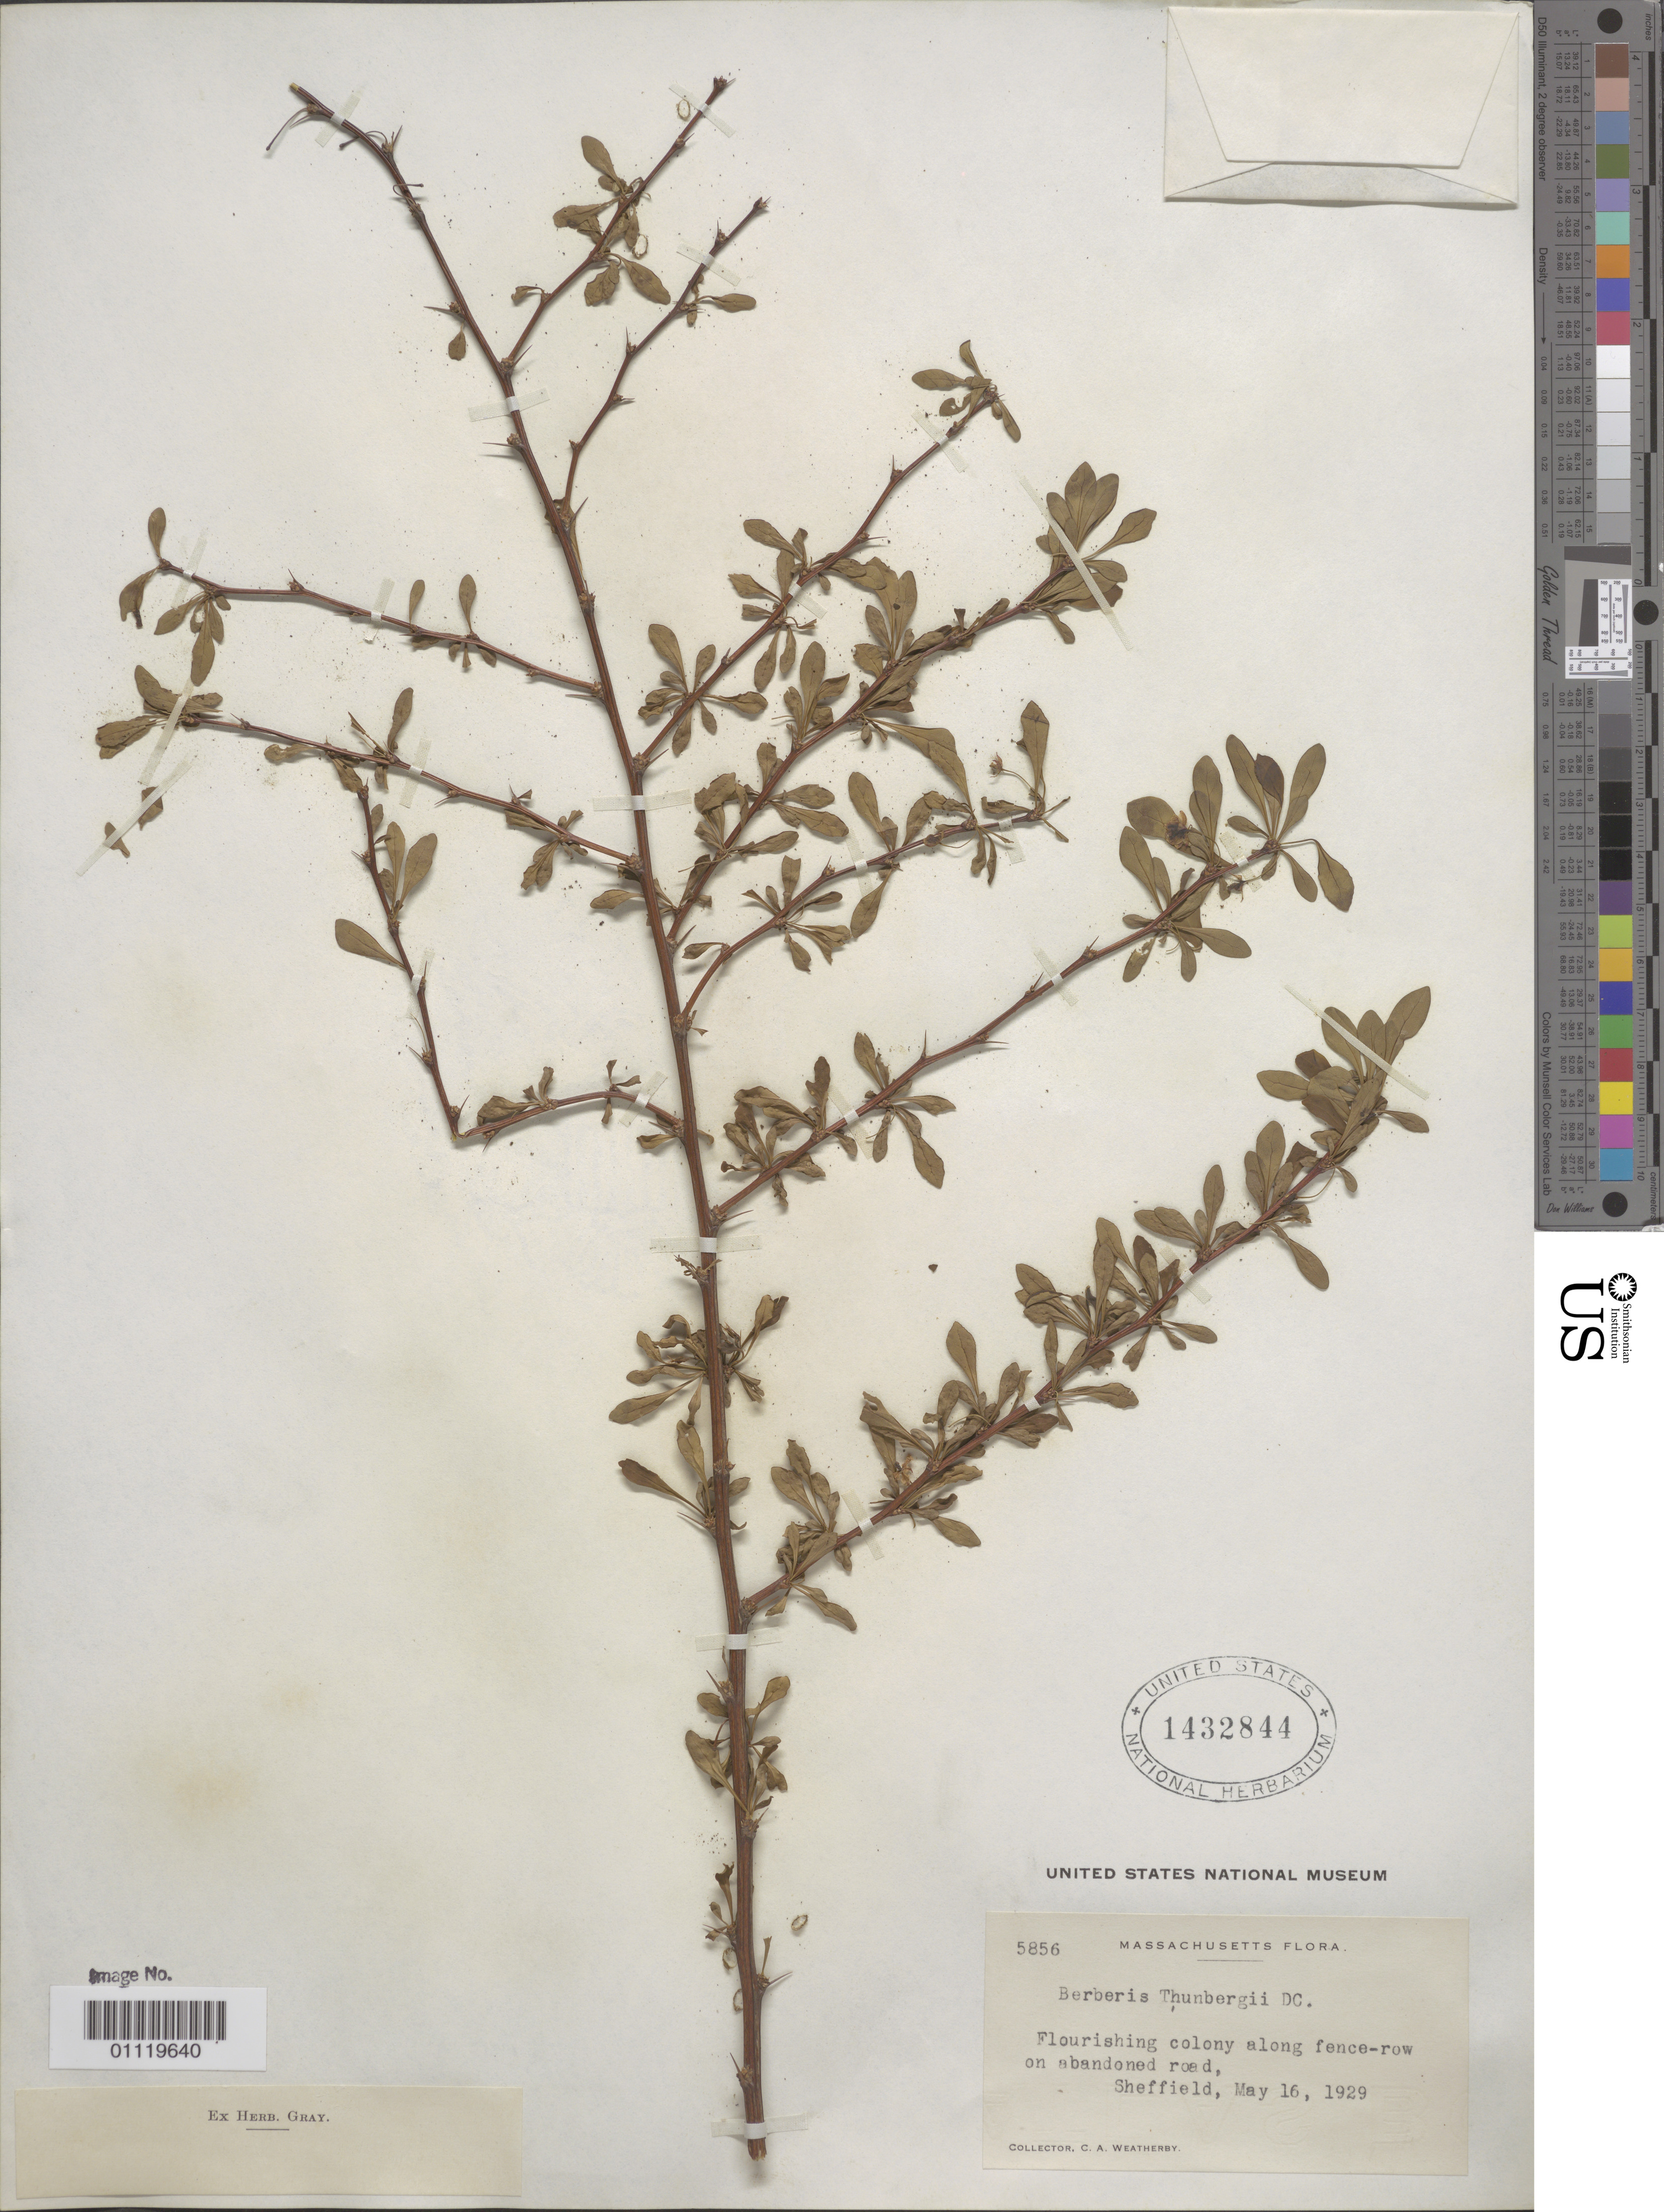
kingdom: Plantae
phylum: Tracheophyta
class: Magnoliopsida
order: Ranunculales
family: Berberidaceae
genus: Berberis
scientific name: Berberis thunbergii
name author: DC.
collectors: C. A. Weatherby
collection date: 1929-05-16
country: United States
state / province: Massachusetts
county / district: Berkshire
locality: Sheffield city, flourishing colony along fence-row on abandoned road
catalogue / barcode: US 1432844